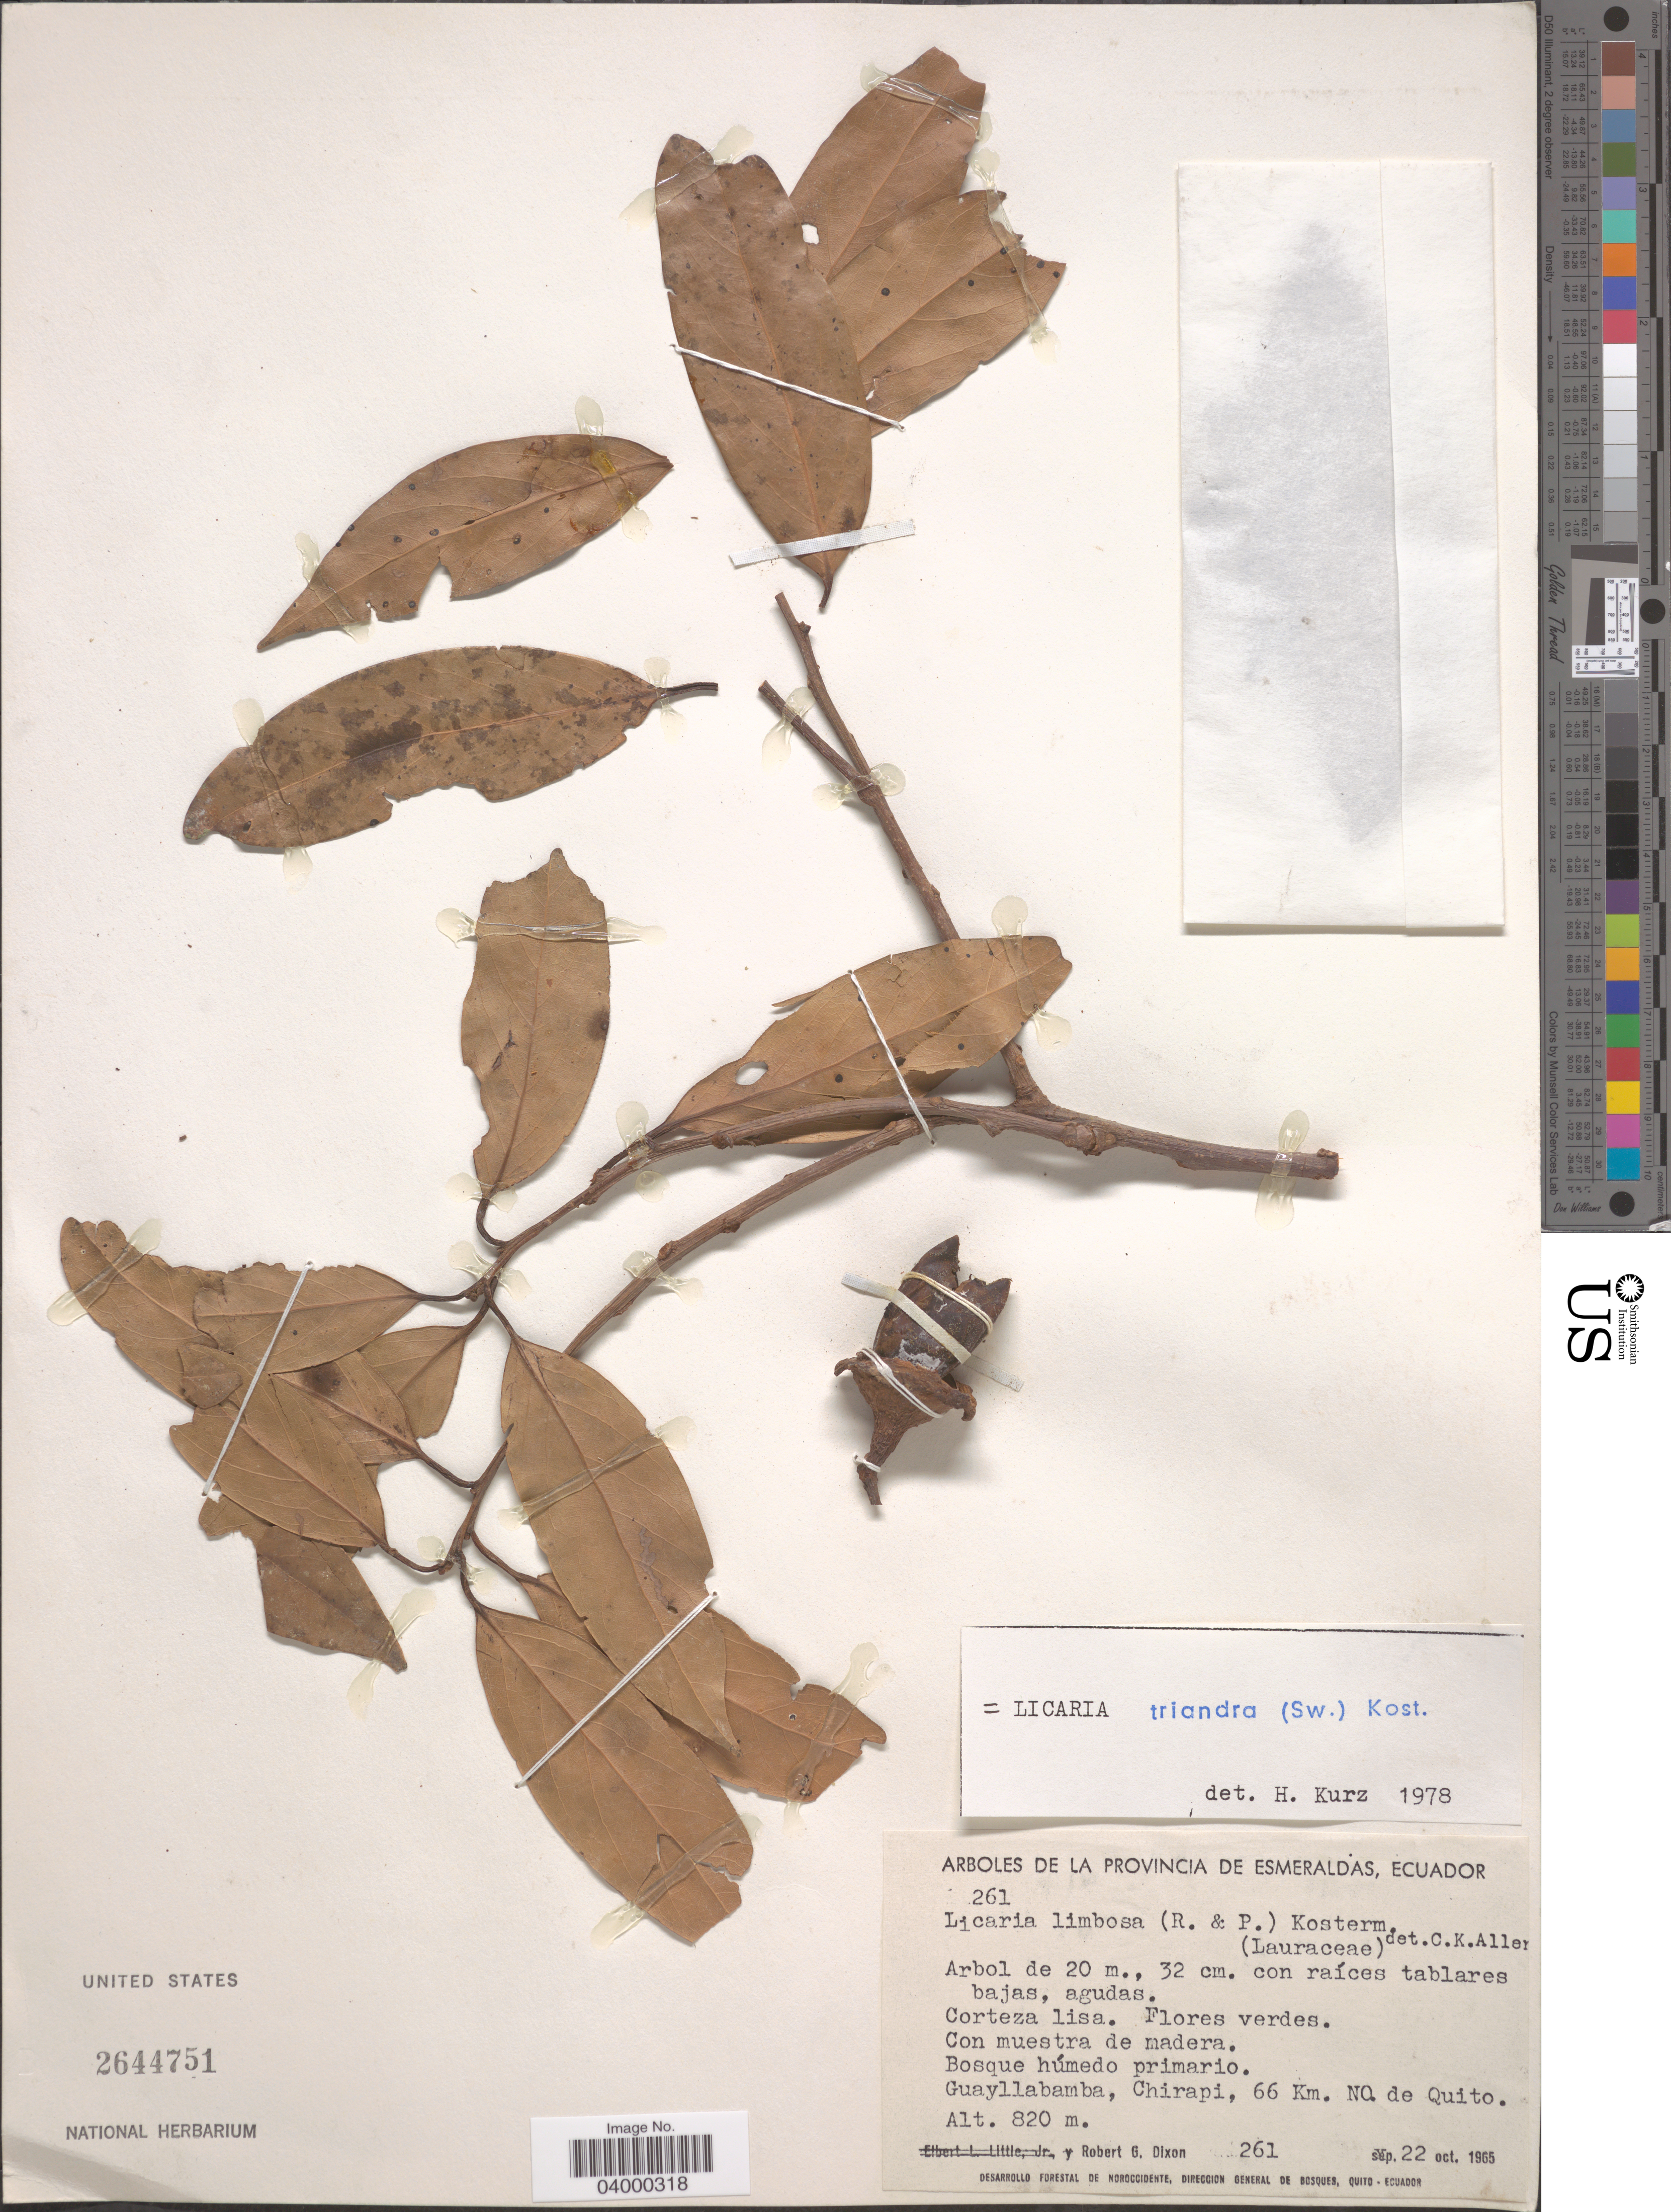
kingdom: Plantae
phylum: Tracheophyta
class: Magnoliopsida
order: Laurales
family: Lauraceae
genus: Licaria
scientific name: Licaria triandra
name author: (Sw.) Kosterm.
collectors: R. G. Dixon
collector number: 261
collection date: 1965-10-22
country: Ecuador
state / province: Esmeraldas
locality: Guayllabamba, Chirapi, 66 Km. NO. de Quito.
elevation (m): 820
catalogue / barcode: US 2644751